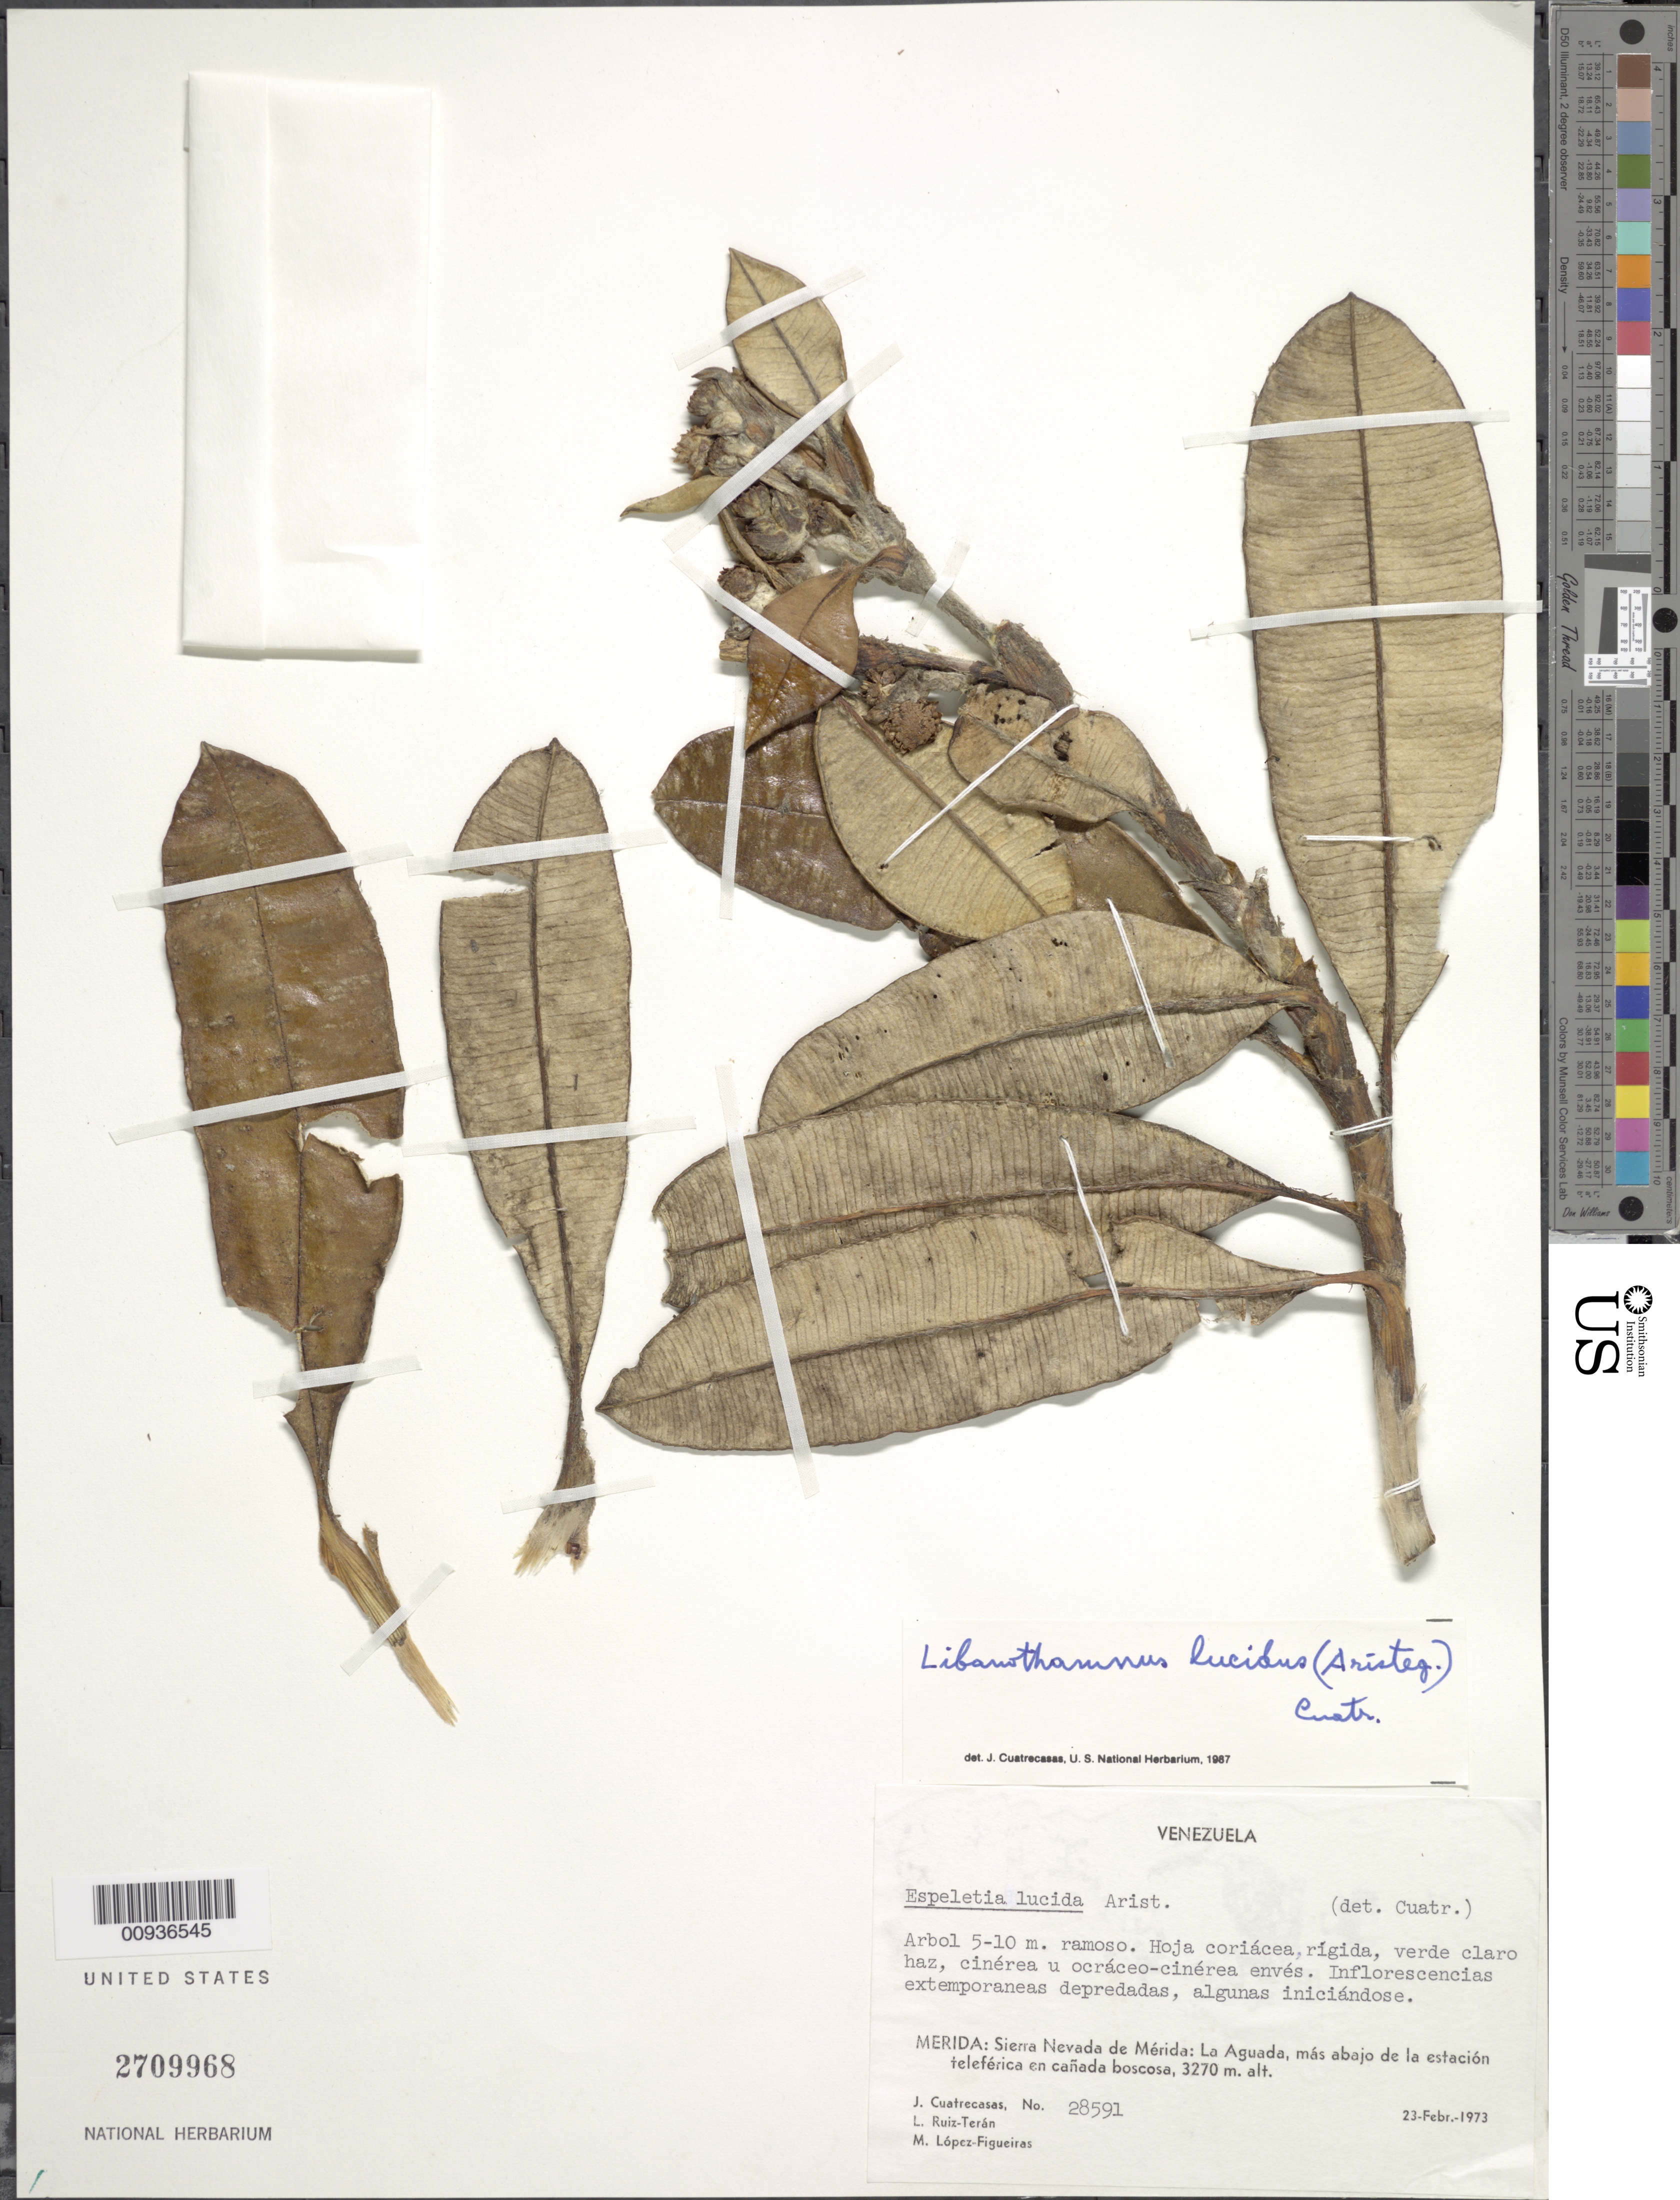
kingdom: Plantae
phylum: Tracheophyta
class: Magnoliopsida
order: Asterales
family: Asteraceae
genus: Libanothamnus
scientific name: Libanothamnus lucidus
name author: Cuatrec.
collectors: J. Cuatrecasas, L. E. Ruíz-Terán & M. López Figueiras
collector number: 28591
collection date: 1973-02-23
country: Venezuela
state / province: Mérida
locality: Sierra Nevada de Mérida: La Aguada, más abjo de la estación teleférica en cañada boscosa.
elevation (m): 3270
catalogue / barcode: US 2709968